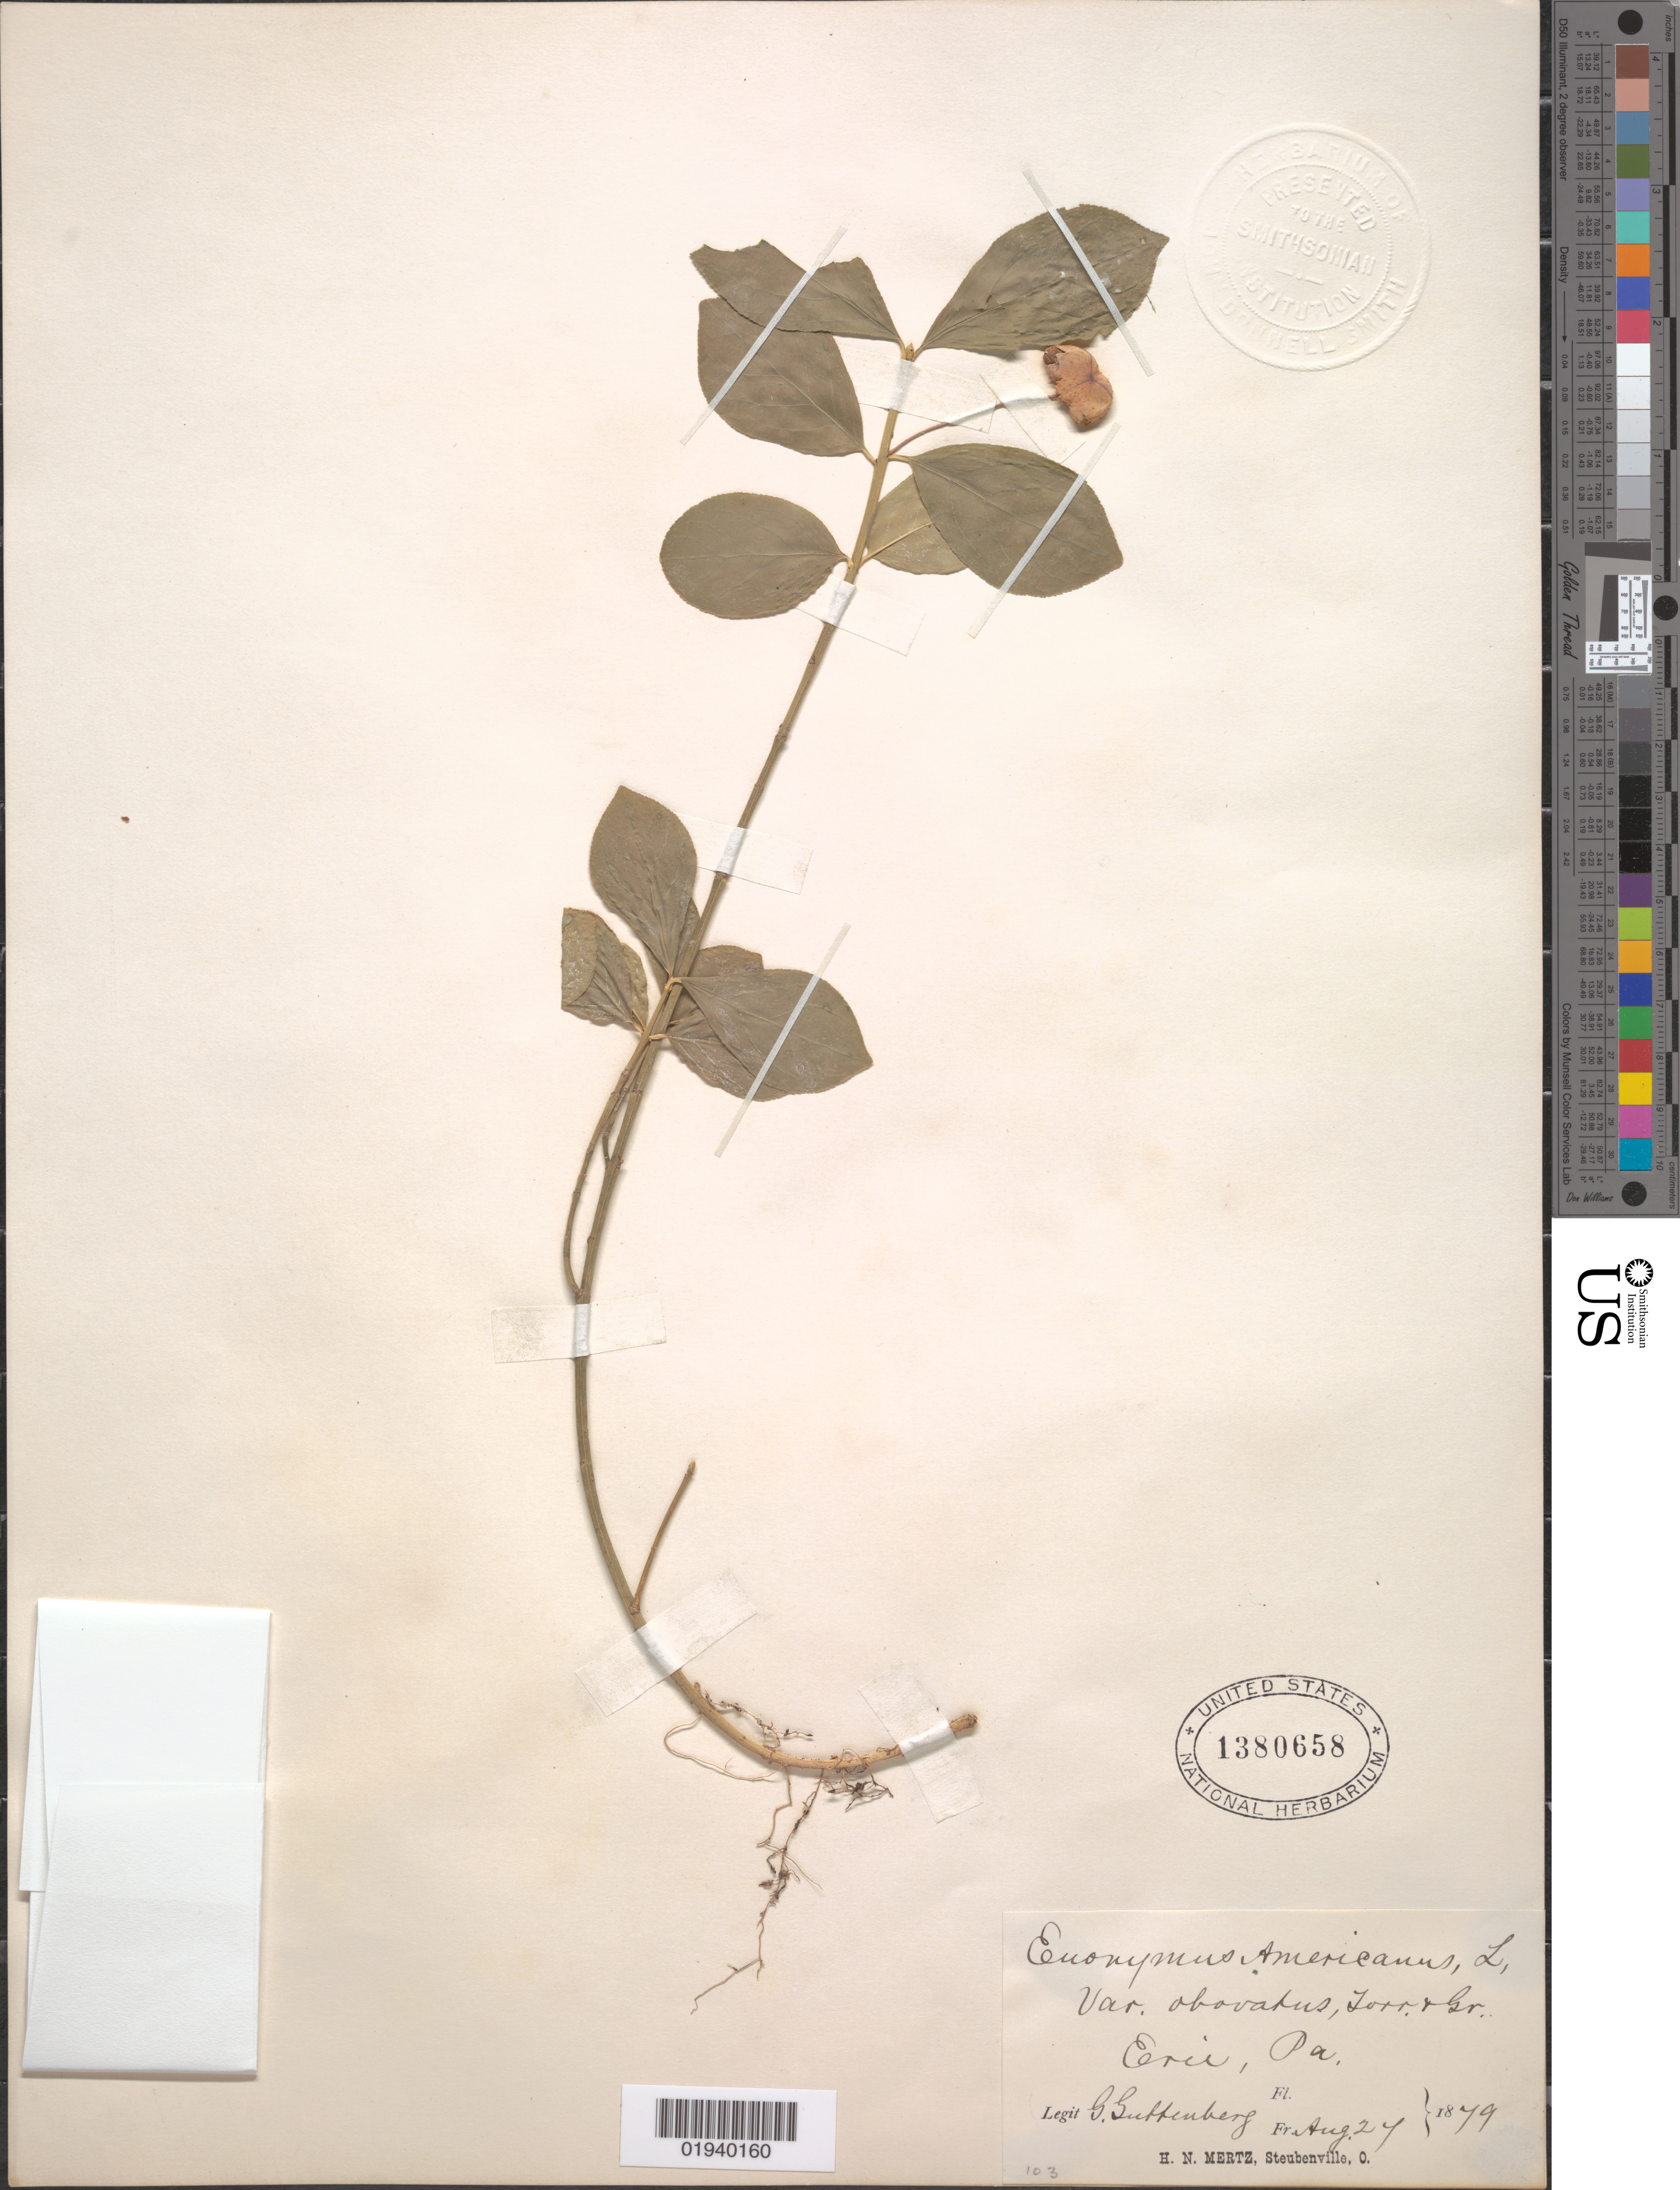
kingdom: Plantae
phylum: Tracheophyta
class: Magnoliopsida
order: Celastrales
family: Celastraceae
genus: Euonymus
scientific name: Euonymus americanus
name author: L.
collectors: G. Guttenberg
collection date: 1879-08-27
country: United States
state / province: Pennsylvania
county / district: Erie County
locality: Erie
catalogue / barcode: US 1380658